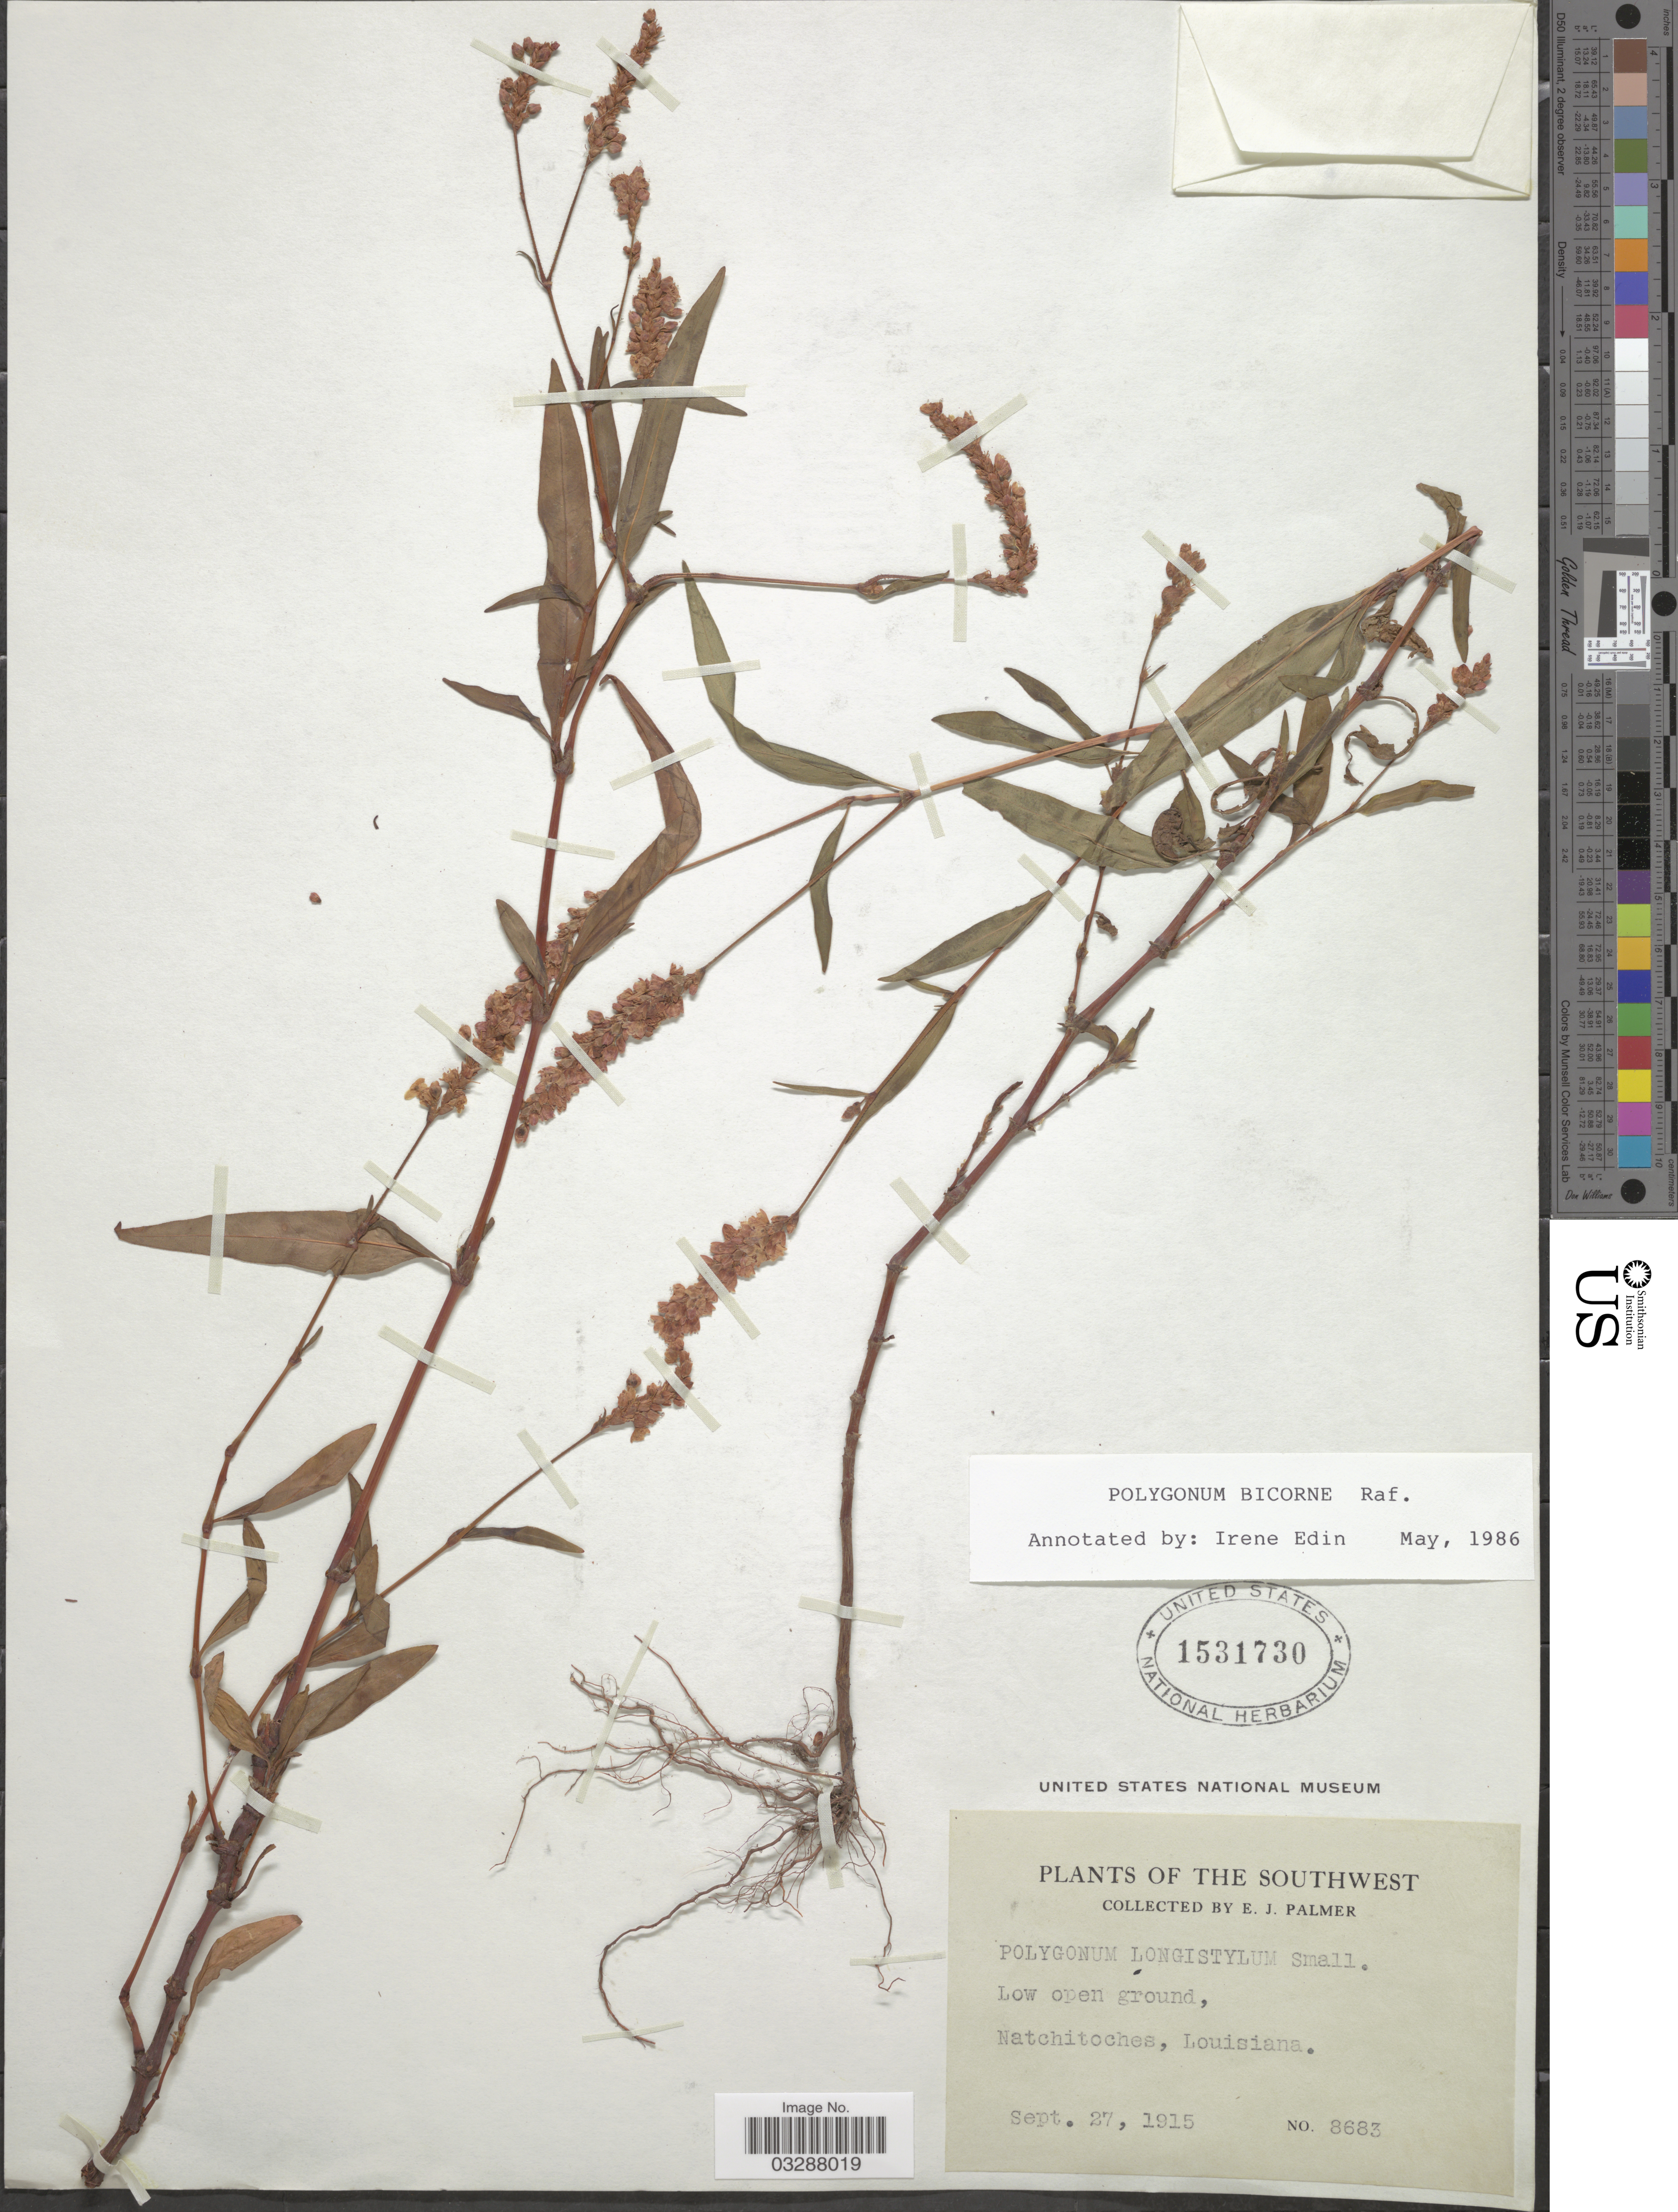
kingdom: Plantae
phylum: Tracheophyta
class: Magnoliopsida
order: Caryophyllales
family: Polygonaceae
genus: Persicaria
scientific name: Persicaria bicornis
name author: (Raf.) Nieuwl.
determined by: Atha, D. E.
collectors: E. J. Palmer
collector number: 8683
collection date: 1915-09-27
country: United States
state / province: Louisiana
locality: The Southwest, Natchitoches.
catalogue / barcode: US 1531730